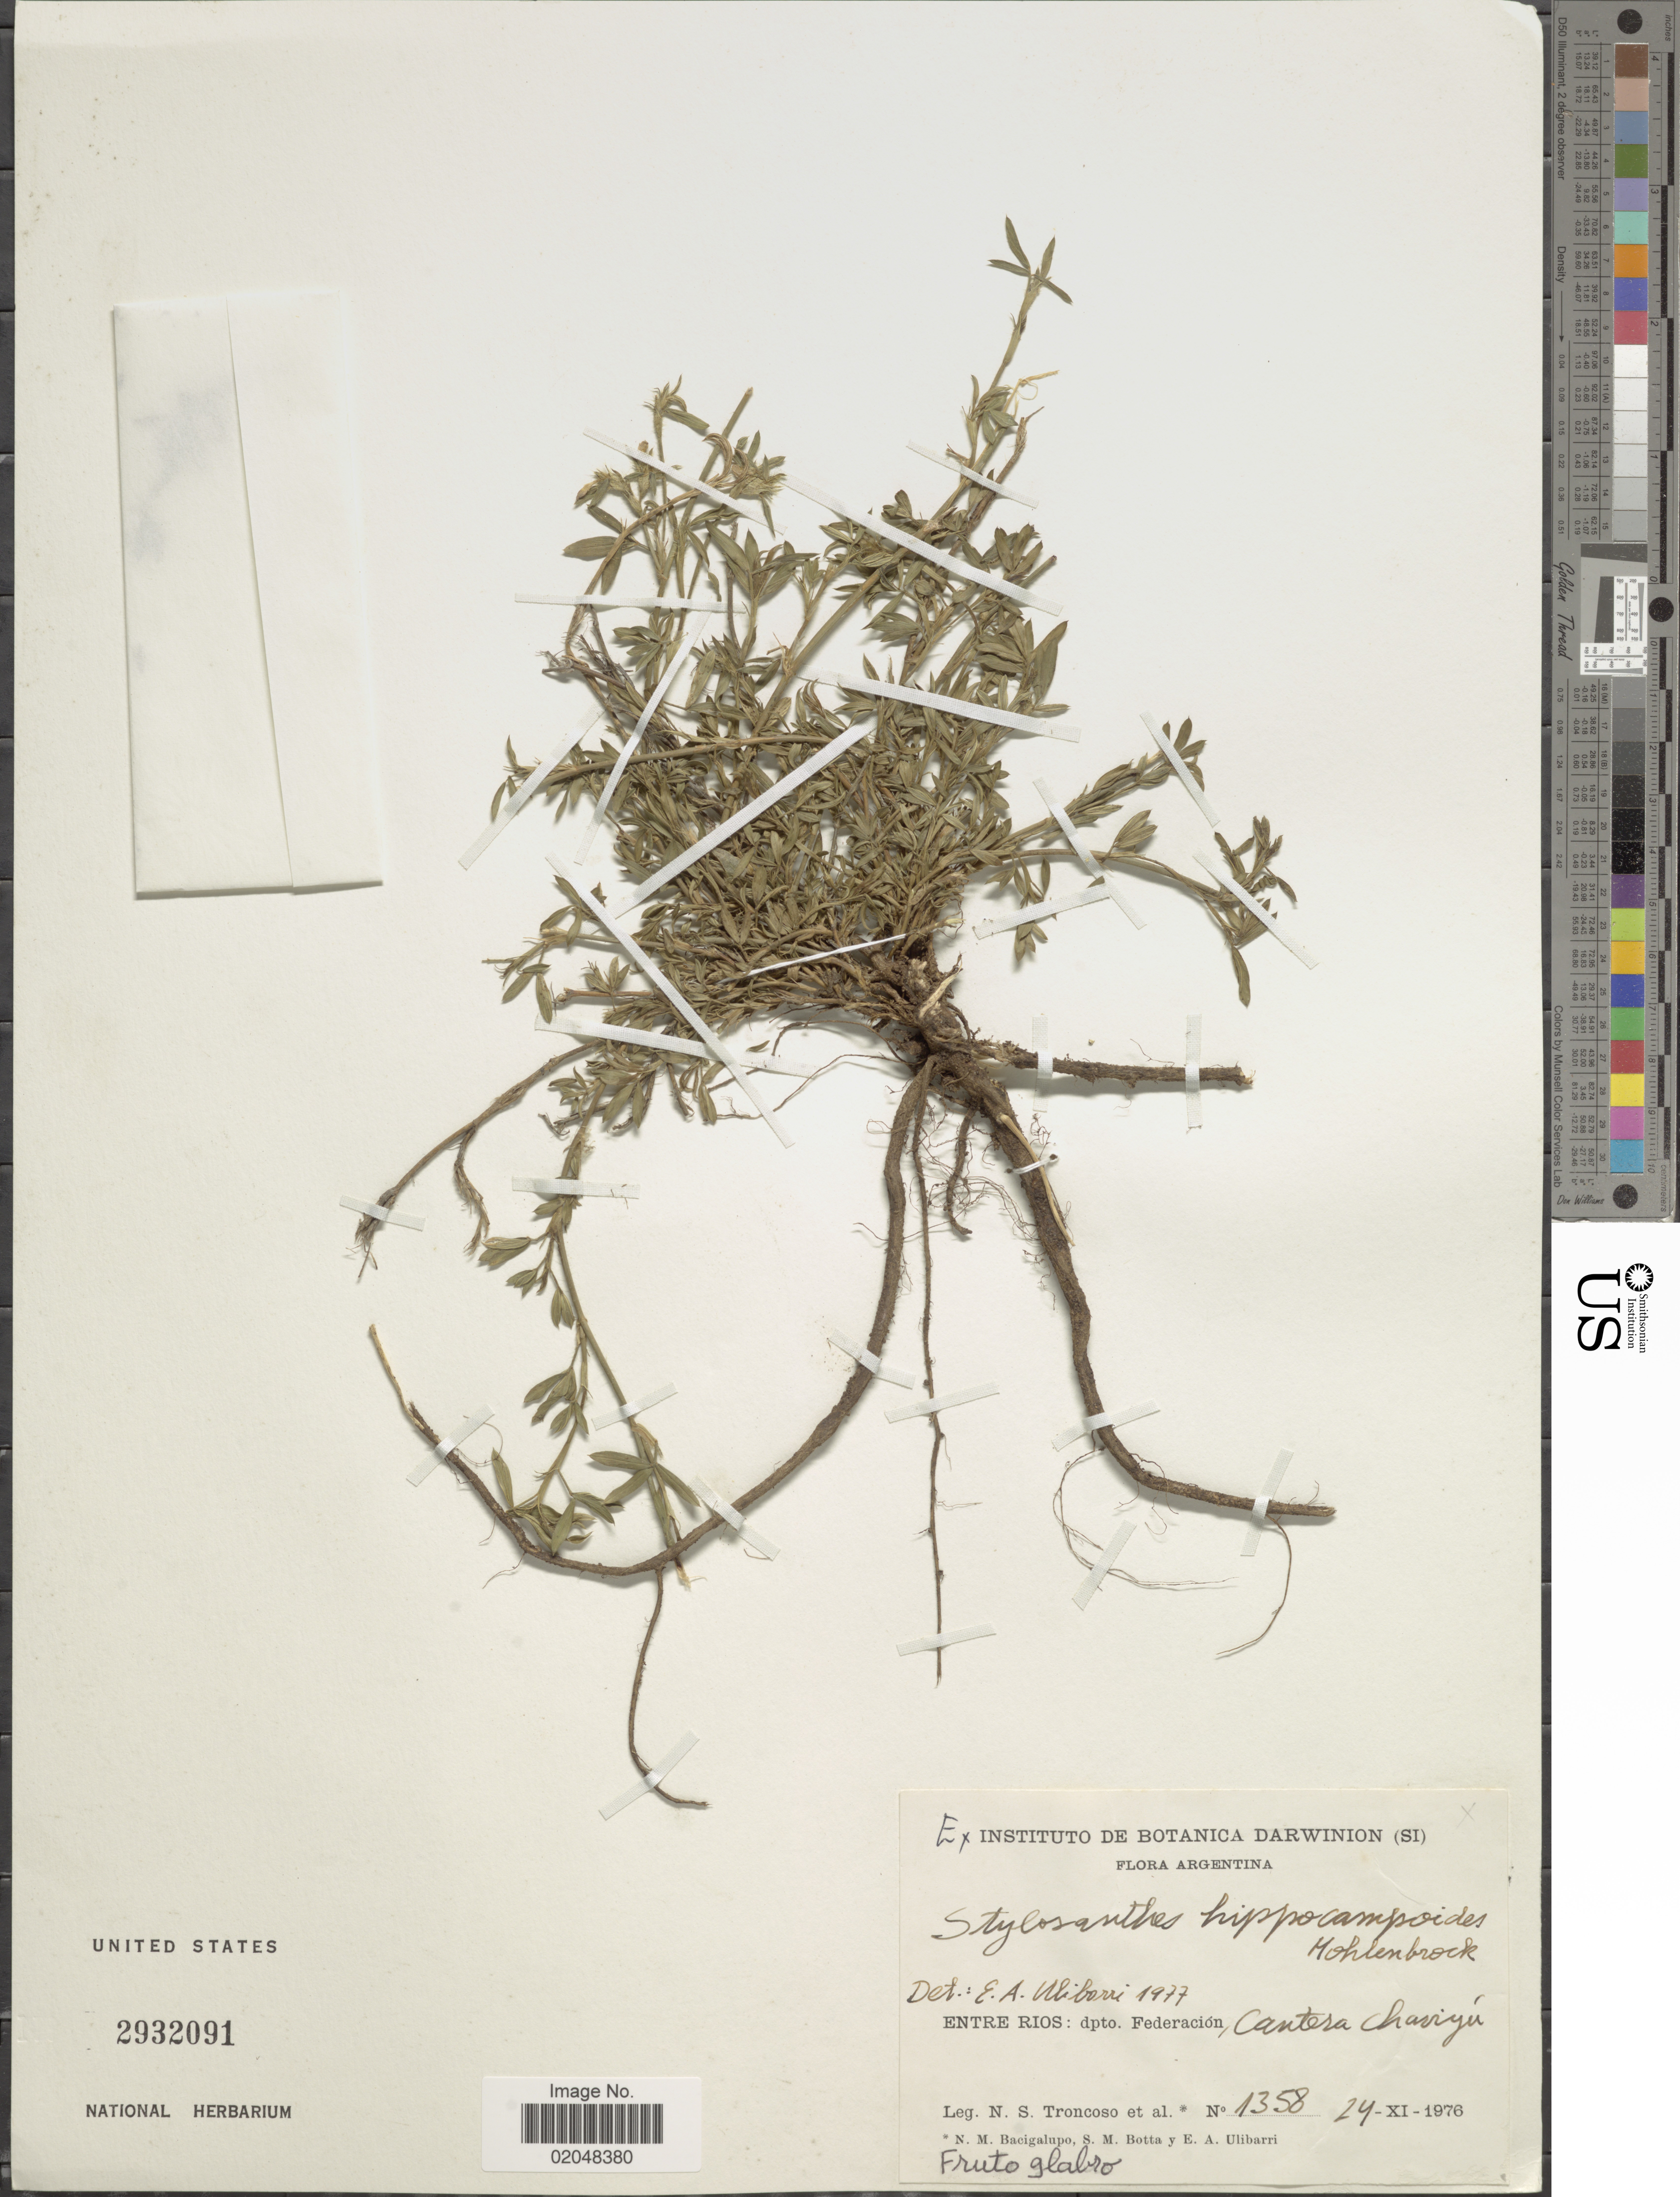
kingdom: Plantae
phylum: Tracheophyta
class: Magnoliopsida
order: Fabales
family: Fabaceae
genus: Stylosanthes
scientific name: Stylosanthes hippocampoides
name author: Mohlenbr.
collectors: N. Troncoso, N. M. Bacigalupo, S. Botta & E. A. Ulibarri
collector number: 1358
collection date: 1976-11-24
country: Argentina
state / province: Entre Rios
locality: Dpto. Federacion, Cantera Charriyu [interpreted]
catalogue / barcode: US 2932091